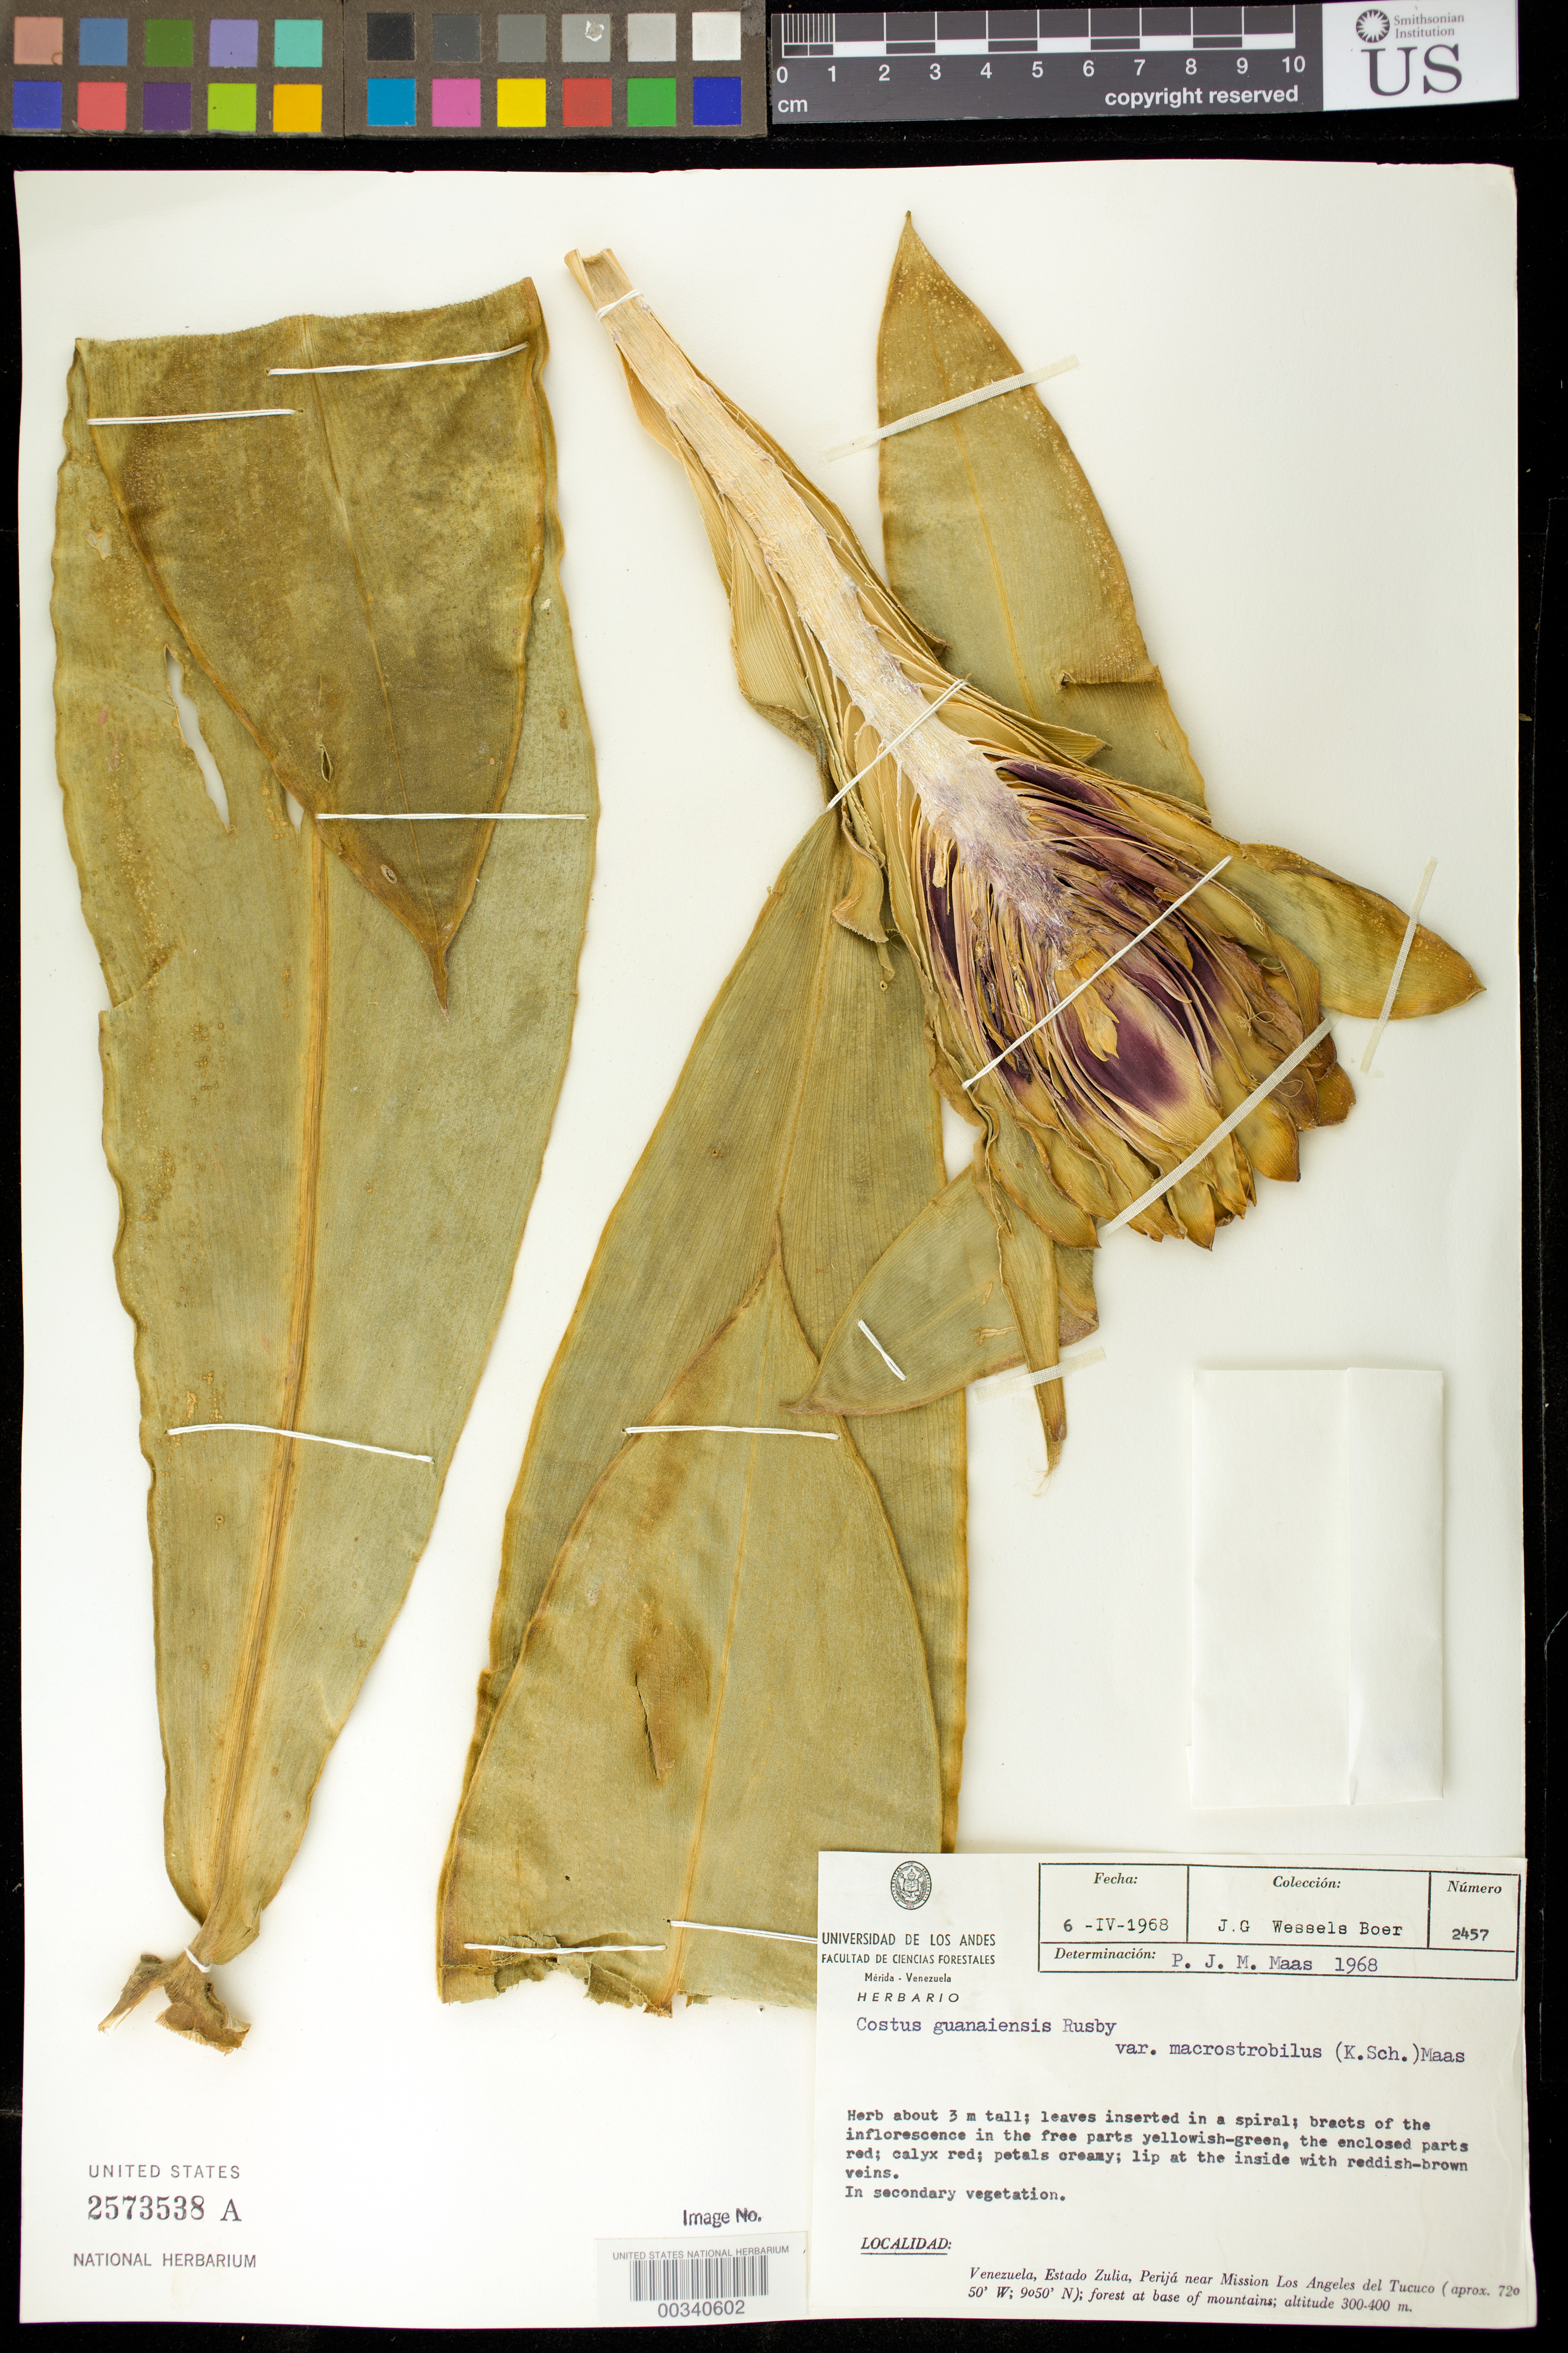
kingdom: Plantae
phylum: Tracheophyta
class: Liliopsida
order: Zingiberales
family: Costaceae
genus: Costus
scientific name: Costus guanaiensis var. macrostrobilis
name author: (K. Schum.) Maas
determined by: Maas, Paul J. M.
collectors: J. G. Wessels Boer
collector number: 2457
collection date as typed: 06 Apr 1968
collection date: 1968-04-06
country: Venezuela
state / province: Zulia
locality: Perija near mission los angeles del tucuco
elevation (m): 300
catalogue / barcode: US 2573538A